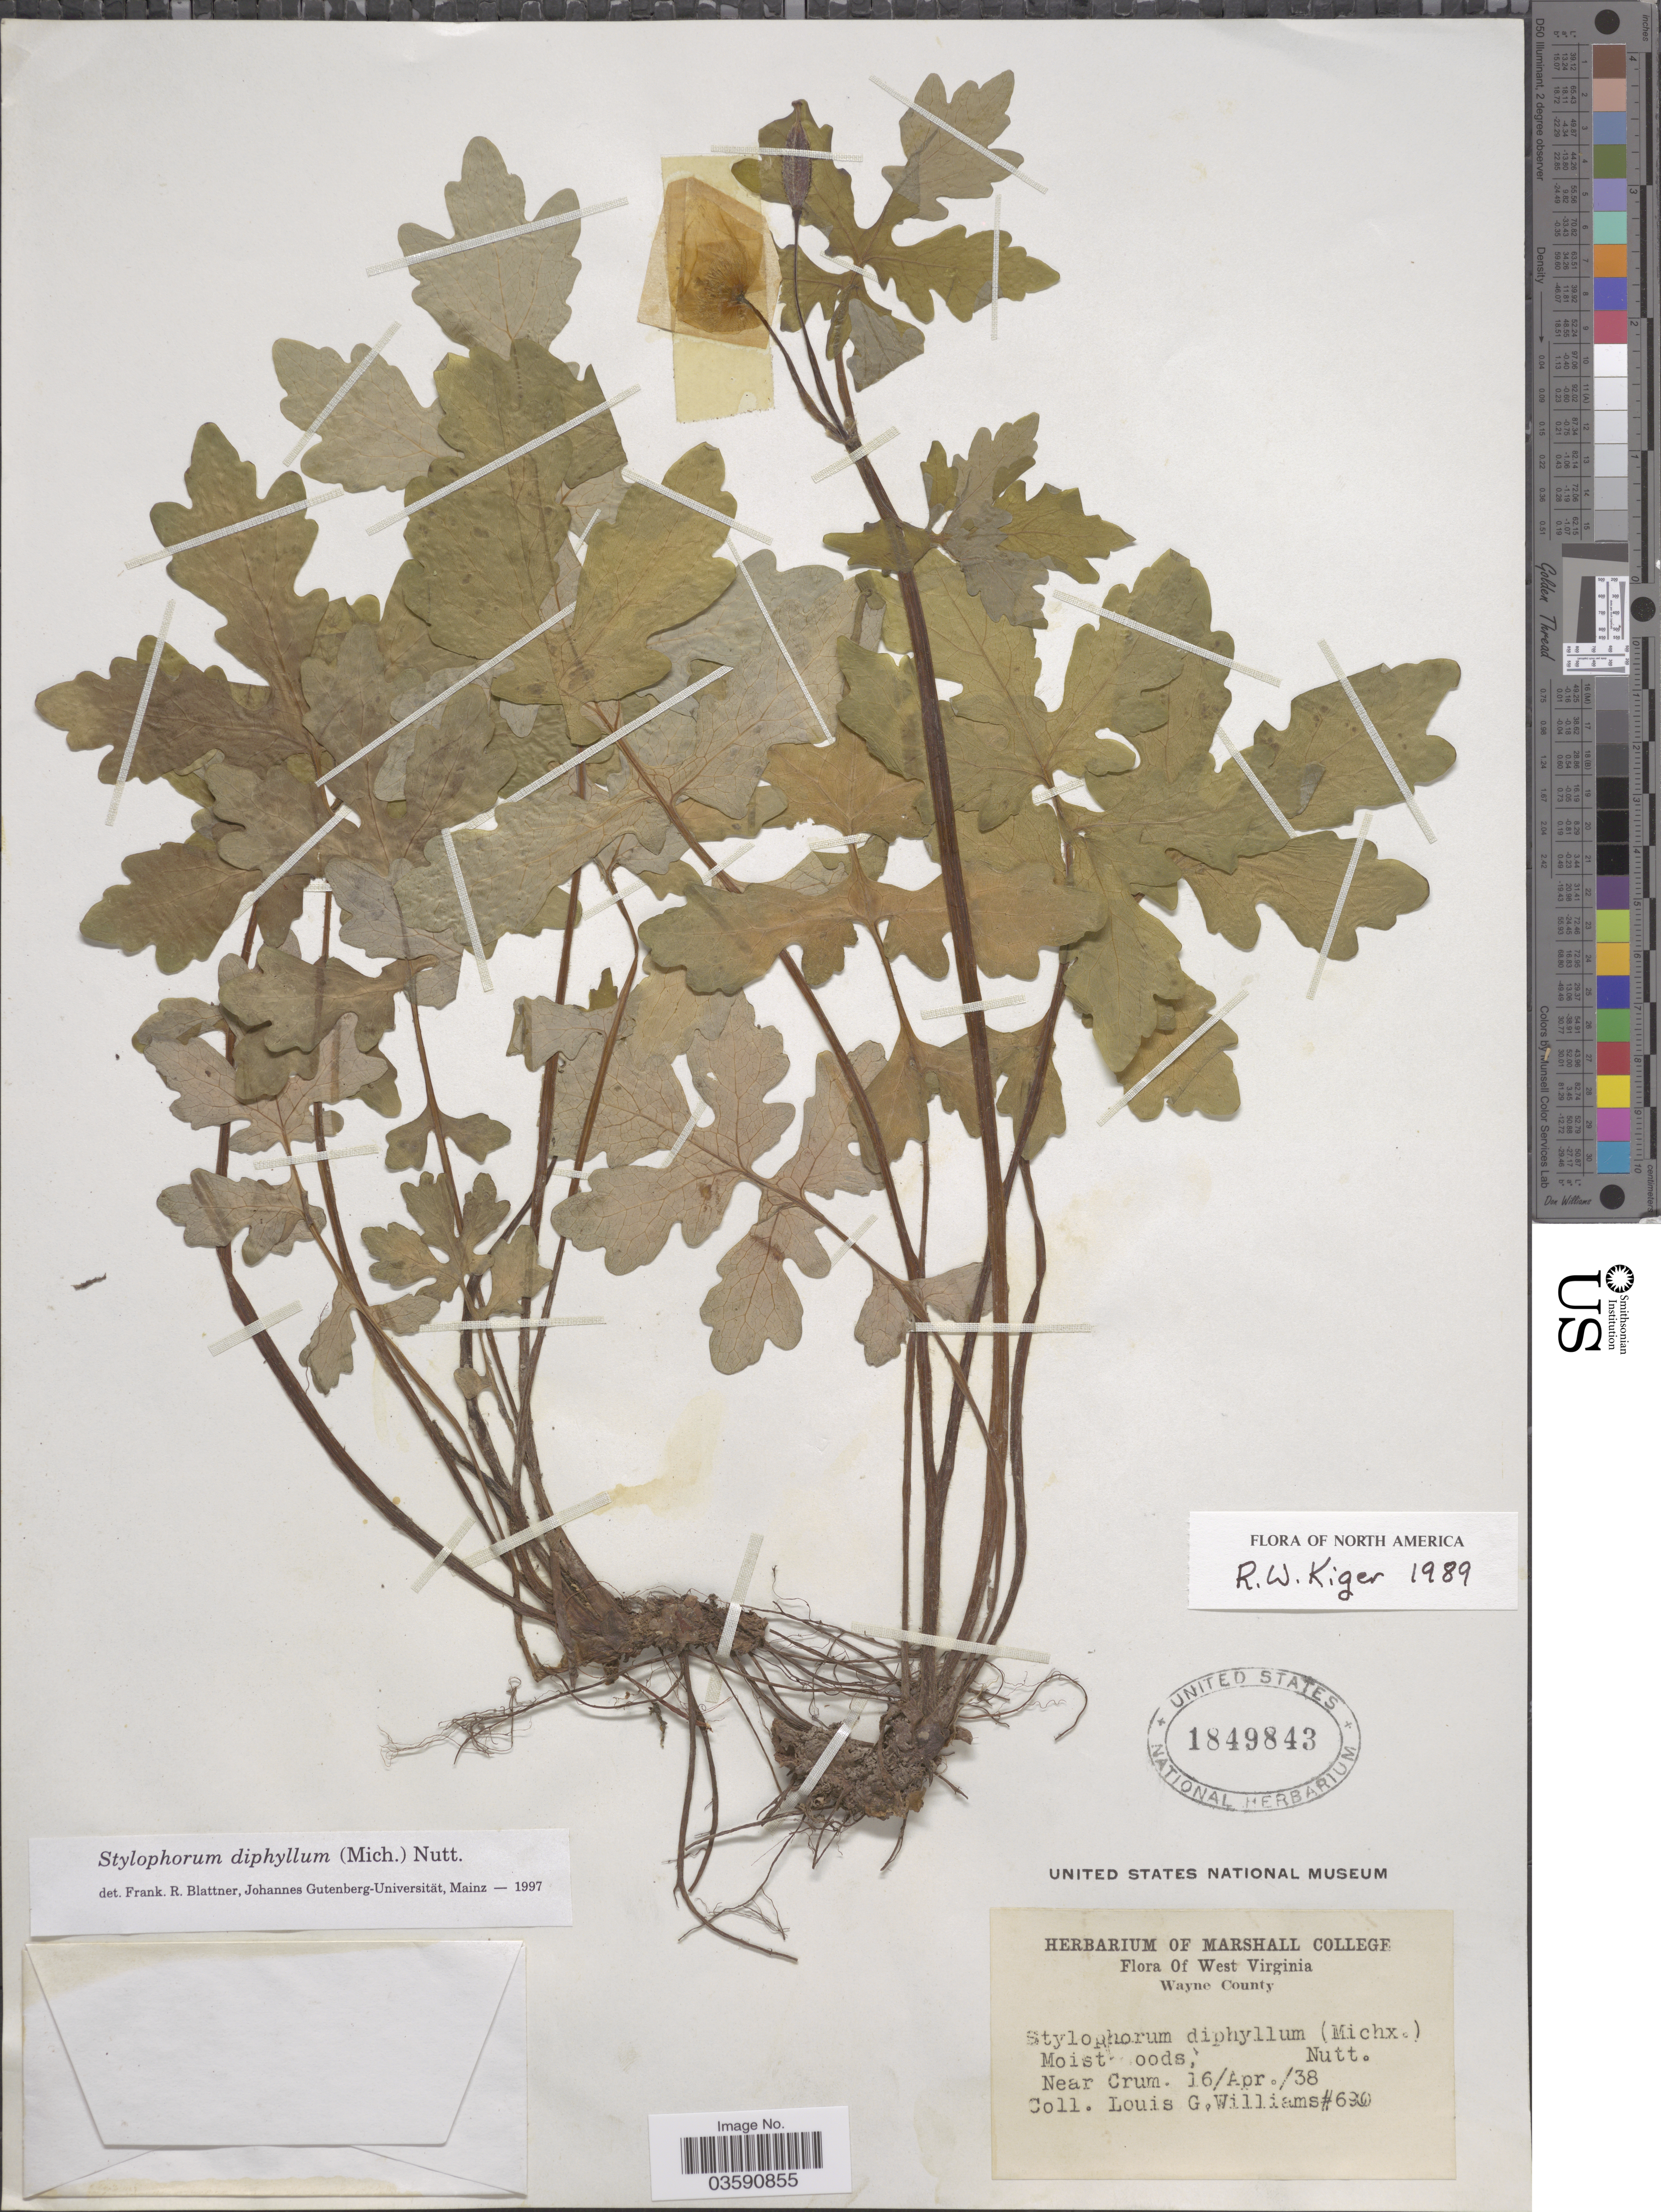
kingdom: Plantae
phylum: Tracheophyta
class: Magnoliopsida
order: Ranunculales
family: Papaveraceae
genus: Stylophorum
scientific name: Stylophorum diphyllum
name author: (Michx.) Nutt.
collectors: L. G. Williams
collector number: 690*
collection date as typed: Transcribed d/m/y: 16/4/38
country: United States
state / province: West Virginia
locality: Near Crum.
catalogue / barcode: US 1849843